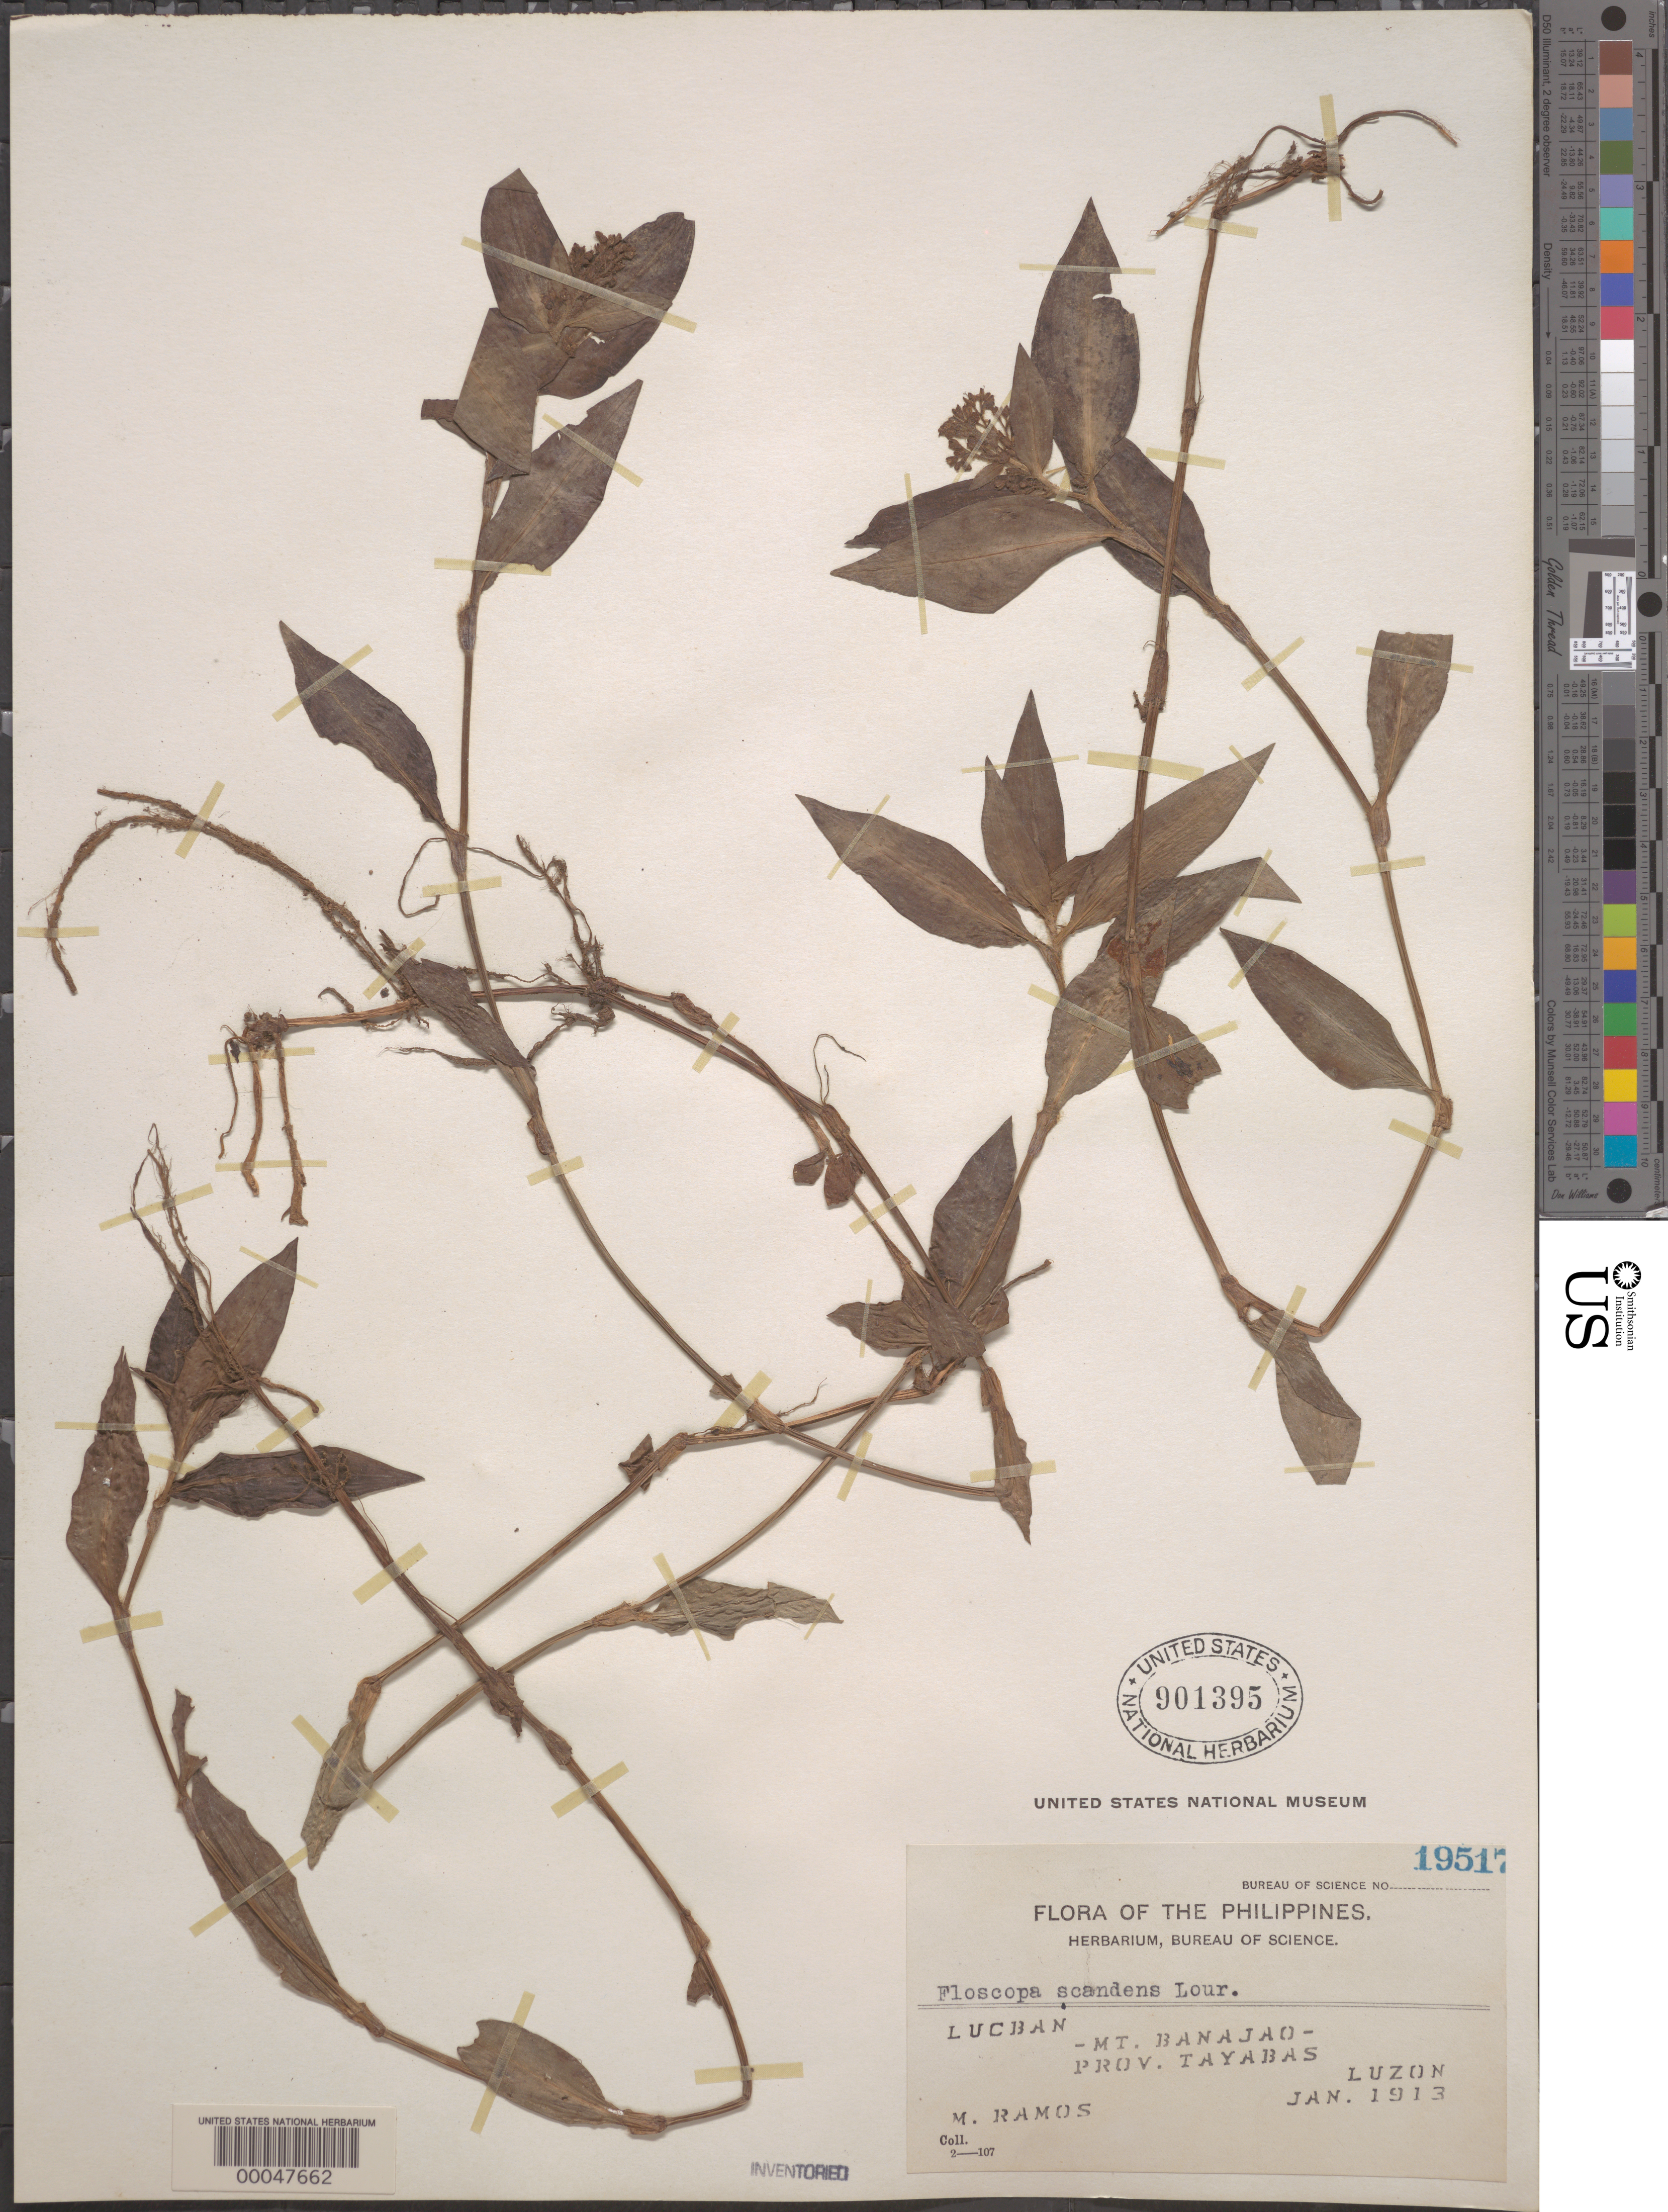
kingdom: Plantae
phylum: Tracheophyta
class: Liliopsida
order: Commelinales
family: Commelinaceae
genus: Floscopa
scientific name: Floscopa scandens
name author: Lour.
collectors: M. Ramos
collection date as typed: Jan 1913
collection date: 1913-01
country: Philippines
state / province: Calabarzon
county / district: Quezon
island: Luzon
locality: Mt. banajao, tayabas prov. [= quezon province]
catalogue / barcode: US 901395